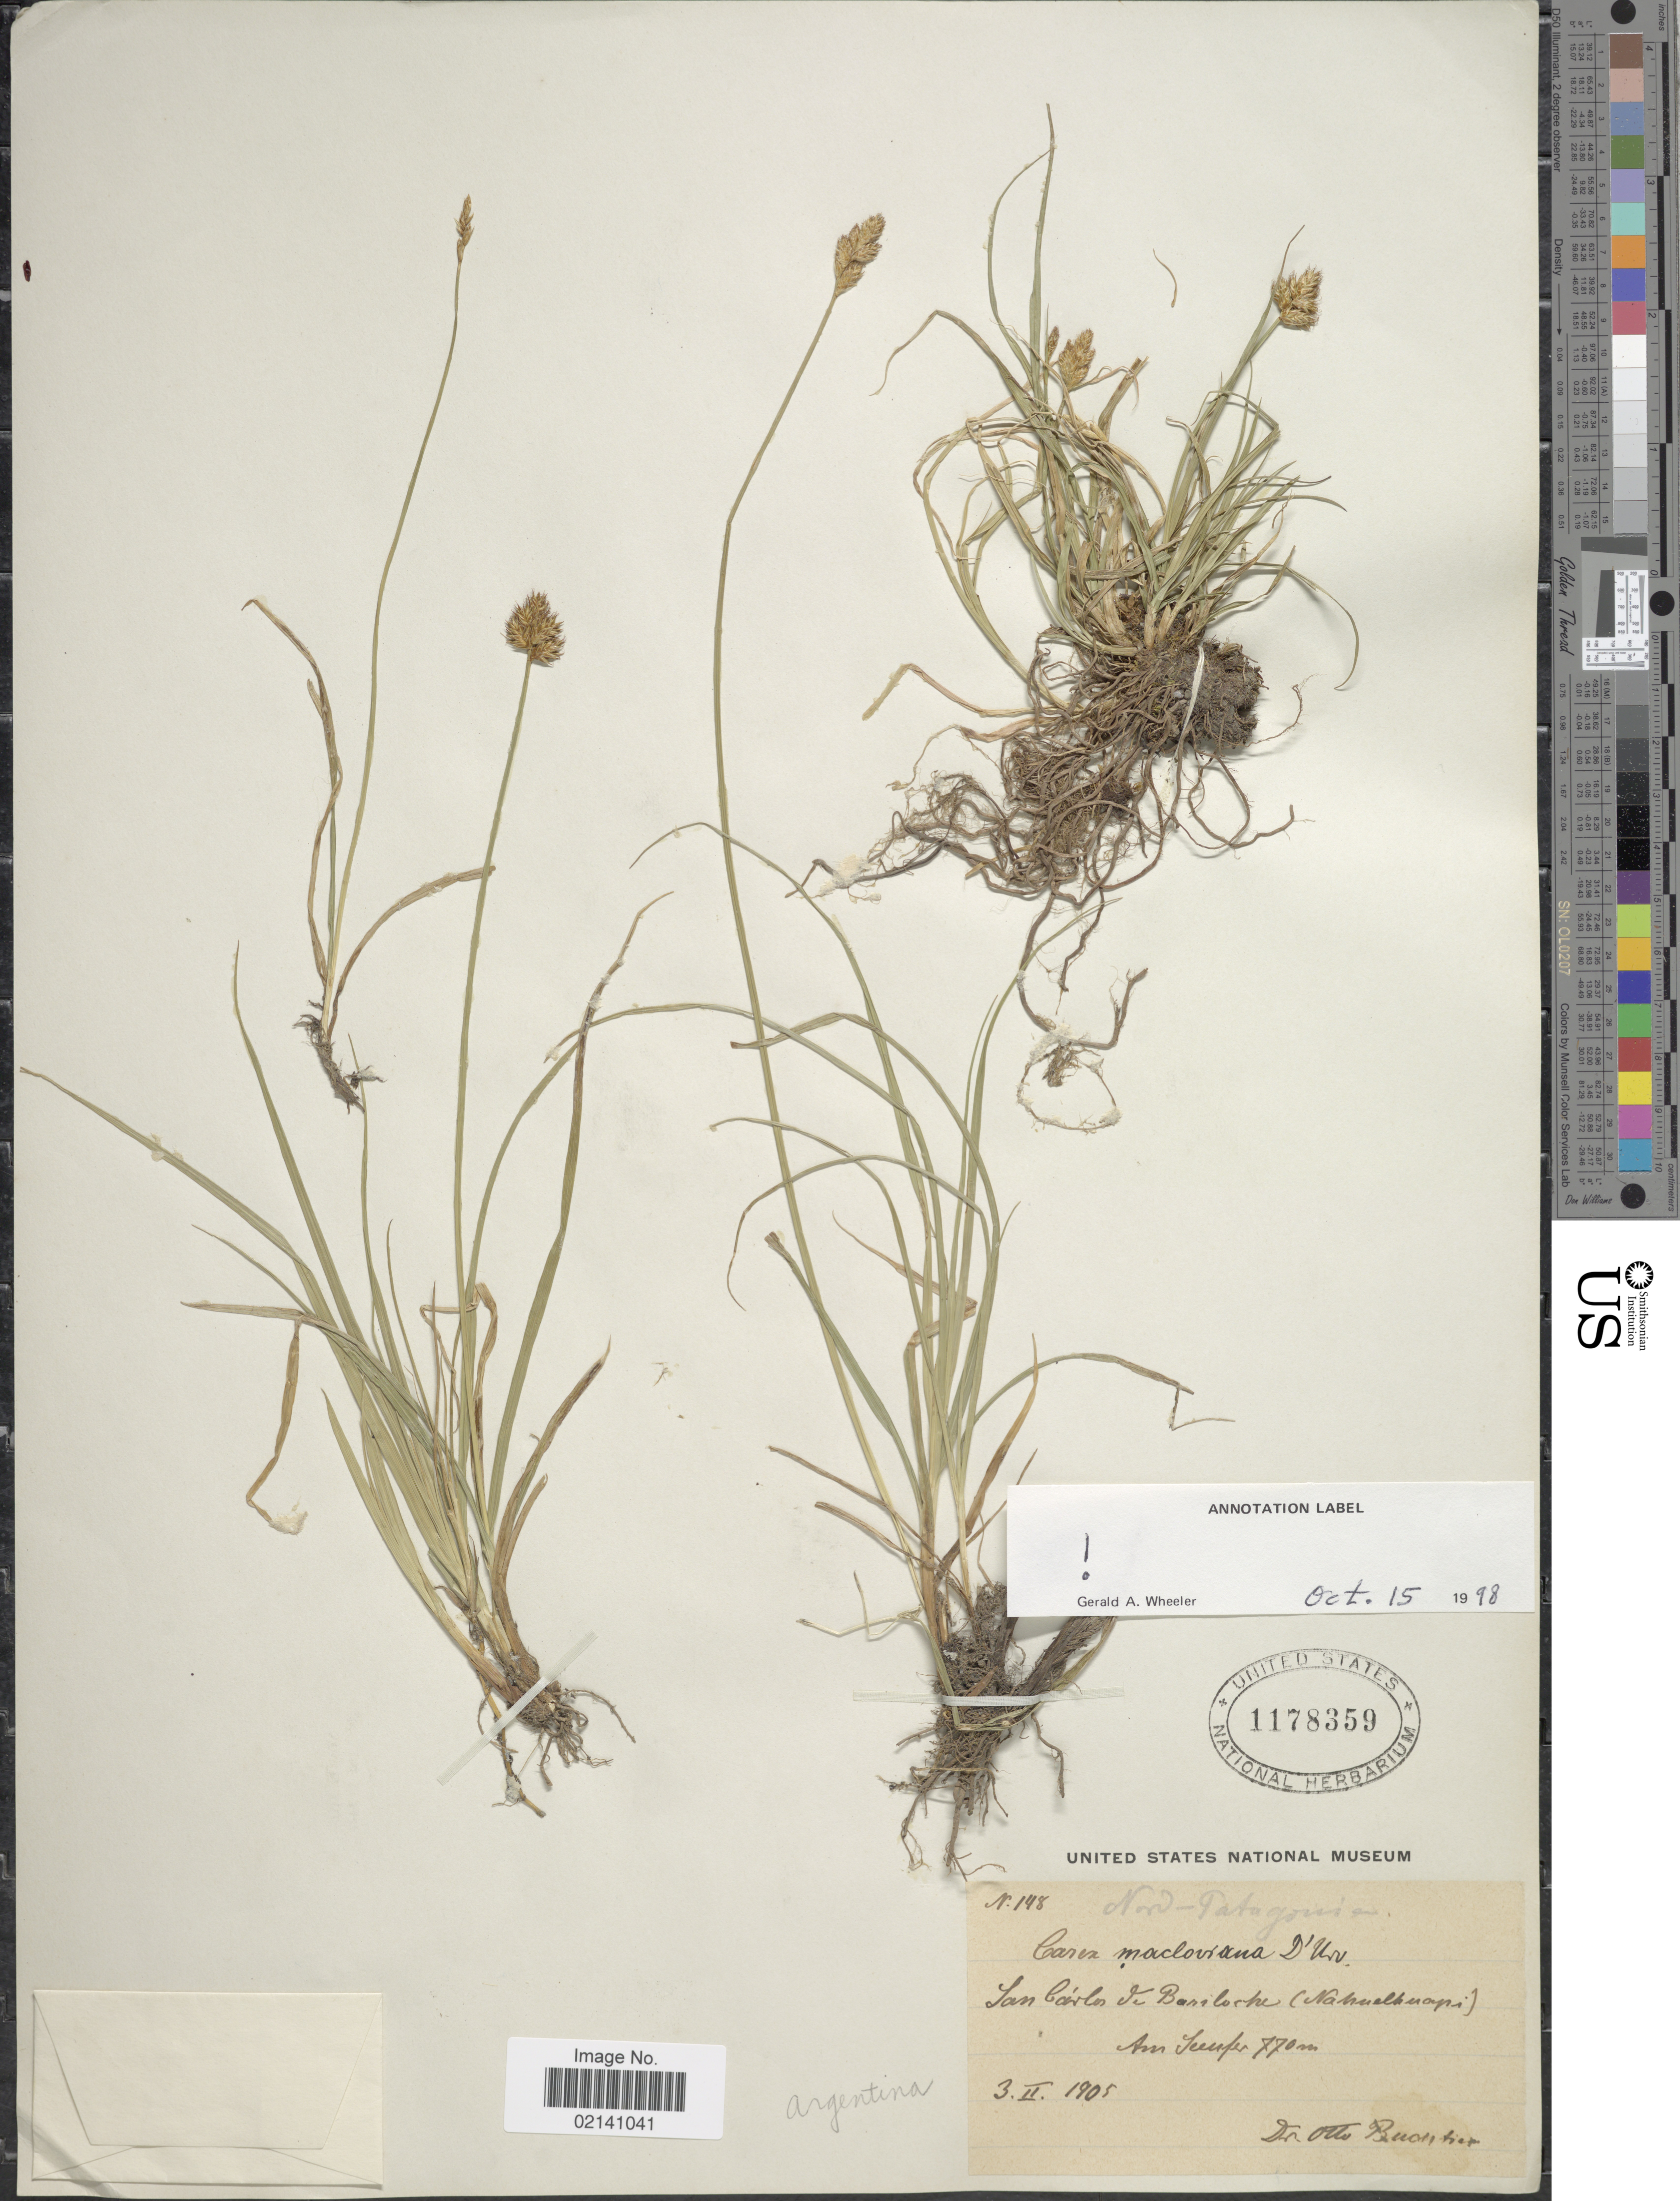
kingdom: Plantae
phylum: Tracheophyta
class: Liliopsida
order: Poales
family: Cyperaceae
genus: Carex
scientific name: Carex macloviana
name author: d'Urv.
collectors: O. Buchtien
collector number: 148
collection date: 1905-02-03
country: Argentina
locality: Nord Patagonia, San Carlos de Bariloche (Nahuelhuapi) Am Surfer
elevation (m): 770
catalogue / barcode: US 1178359